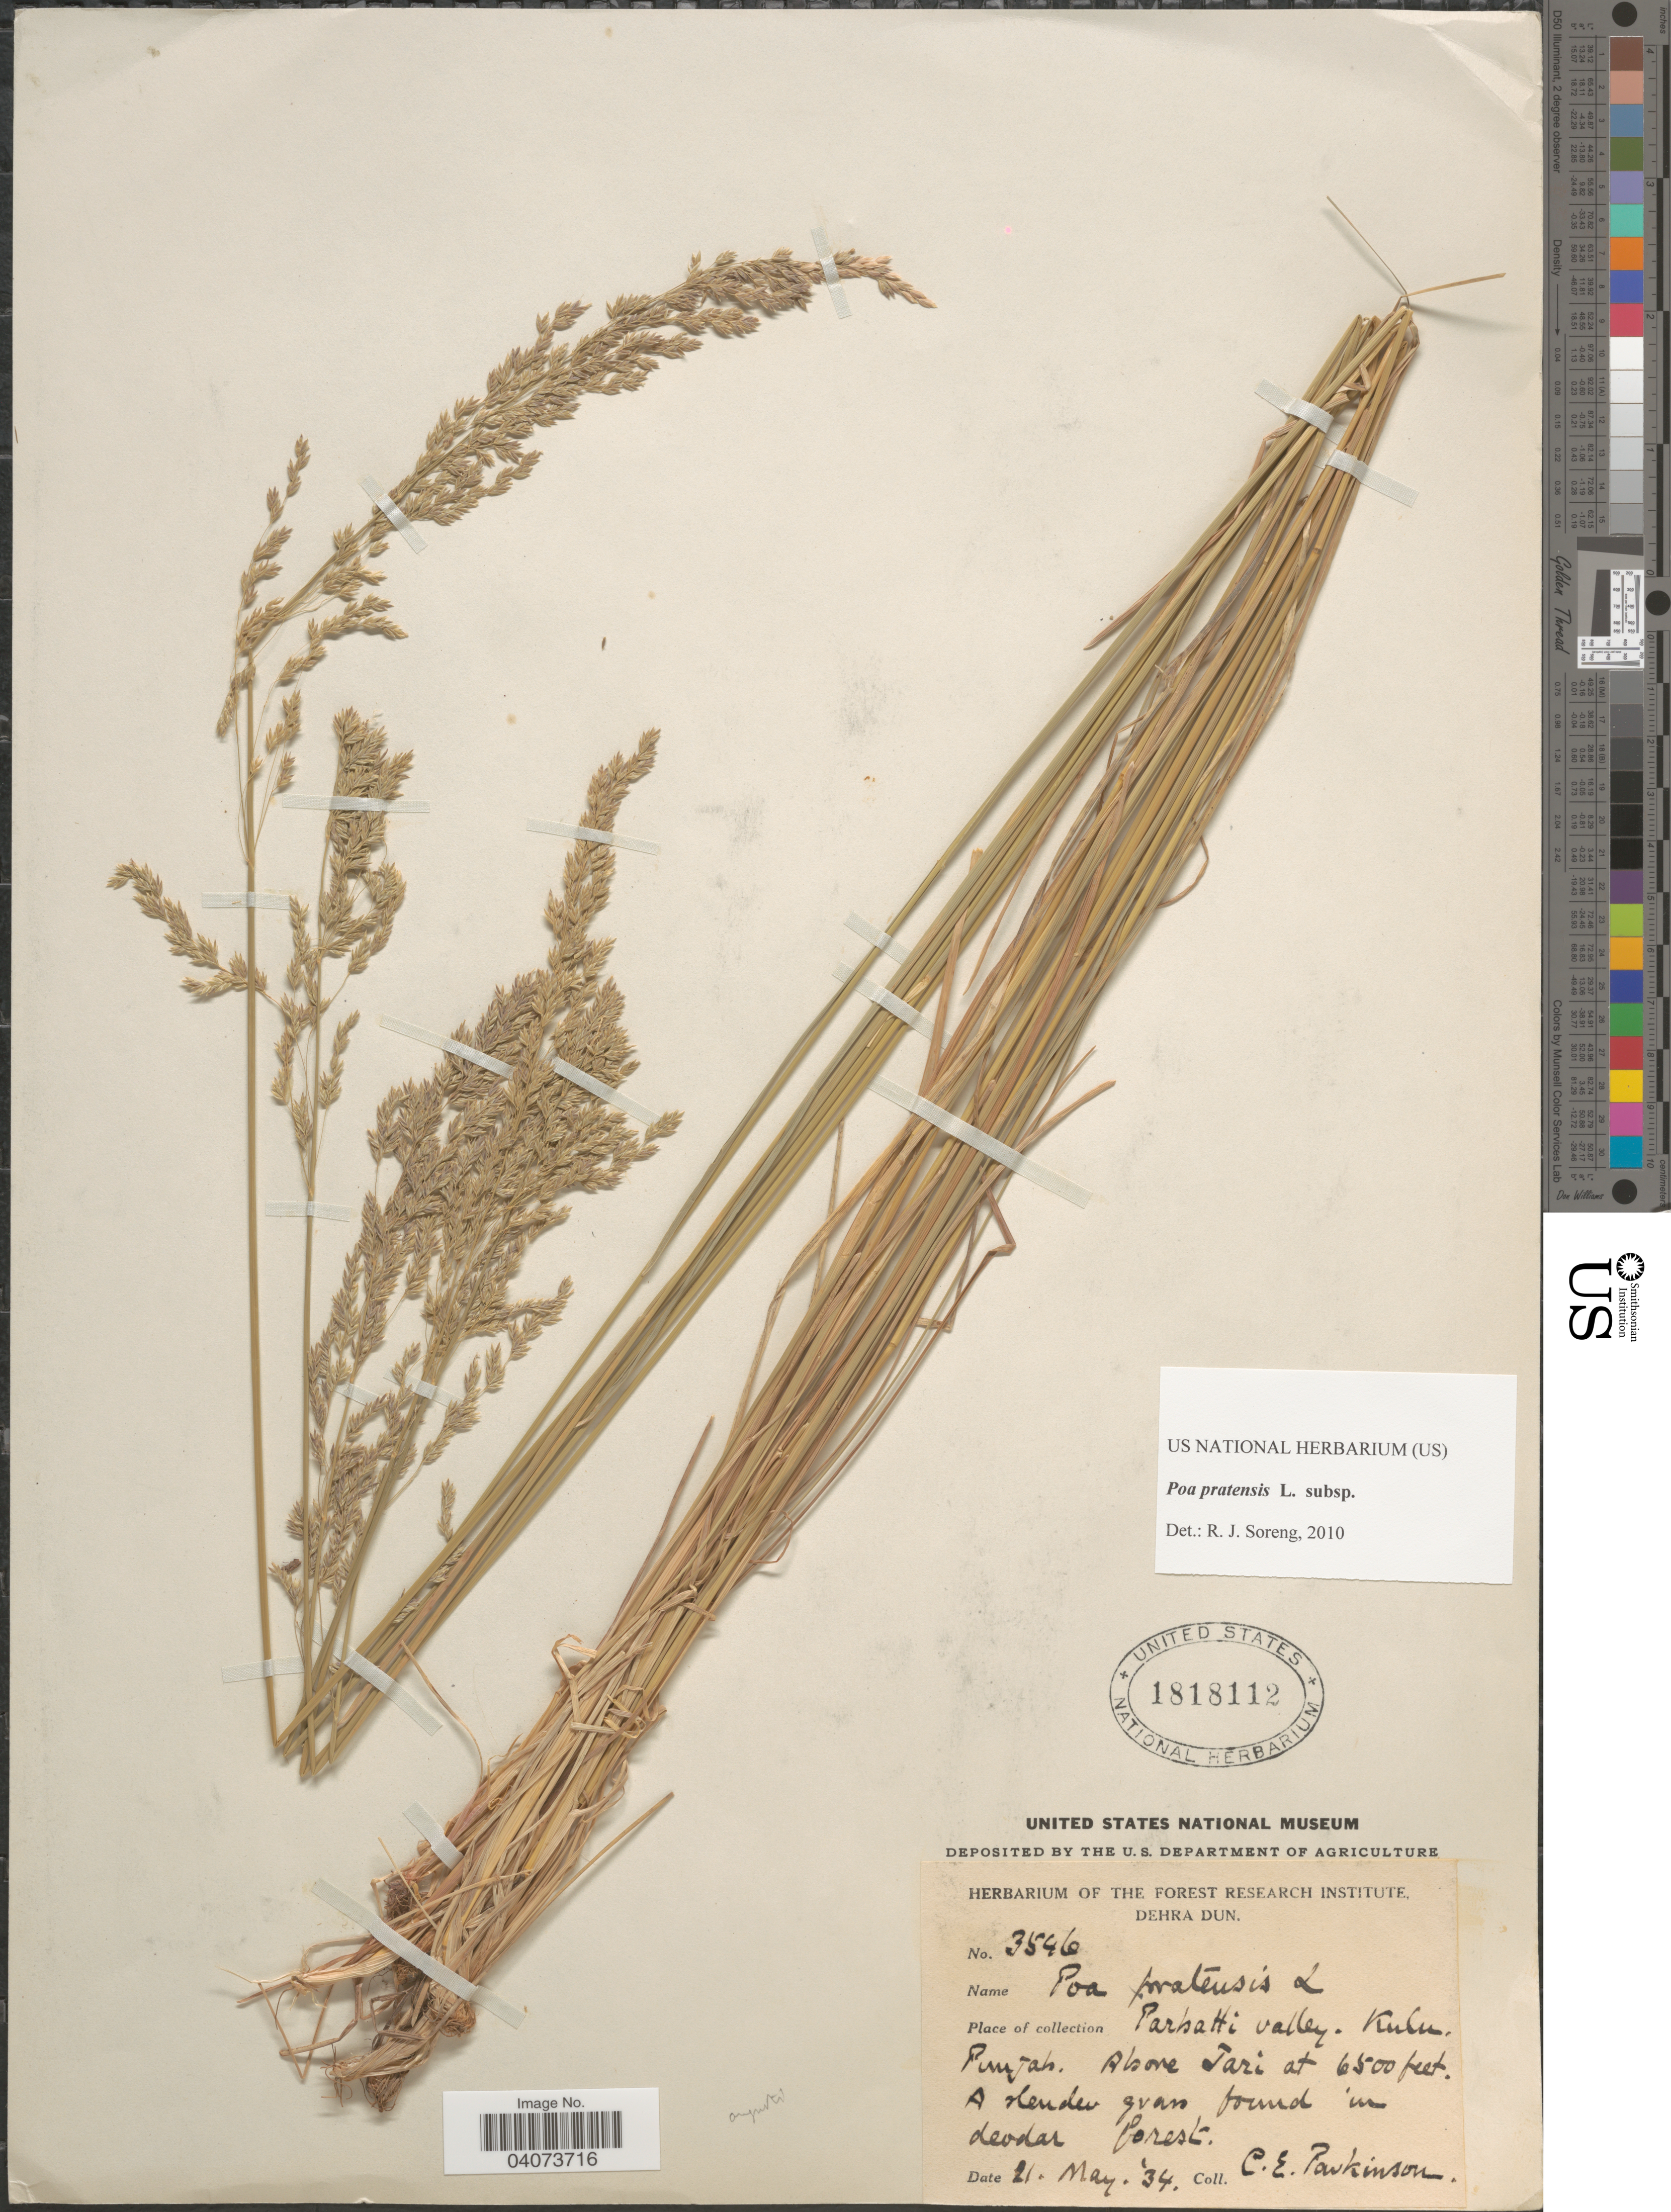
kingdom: Plantae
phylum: Tracheophyta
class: Liliopsida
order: Poales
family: Poaceae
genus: Poa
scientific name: Poa pratensis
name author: L.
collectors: C. E. Parkinson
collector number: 3546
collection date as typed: Transcribed d/m/y: 21/5/34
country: India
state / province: Punjab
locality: Parbatti Valley. Kulu. Above Jari.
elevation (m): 1981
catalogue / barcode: US 1818112